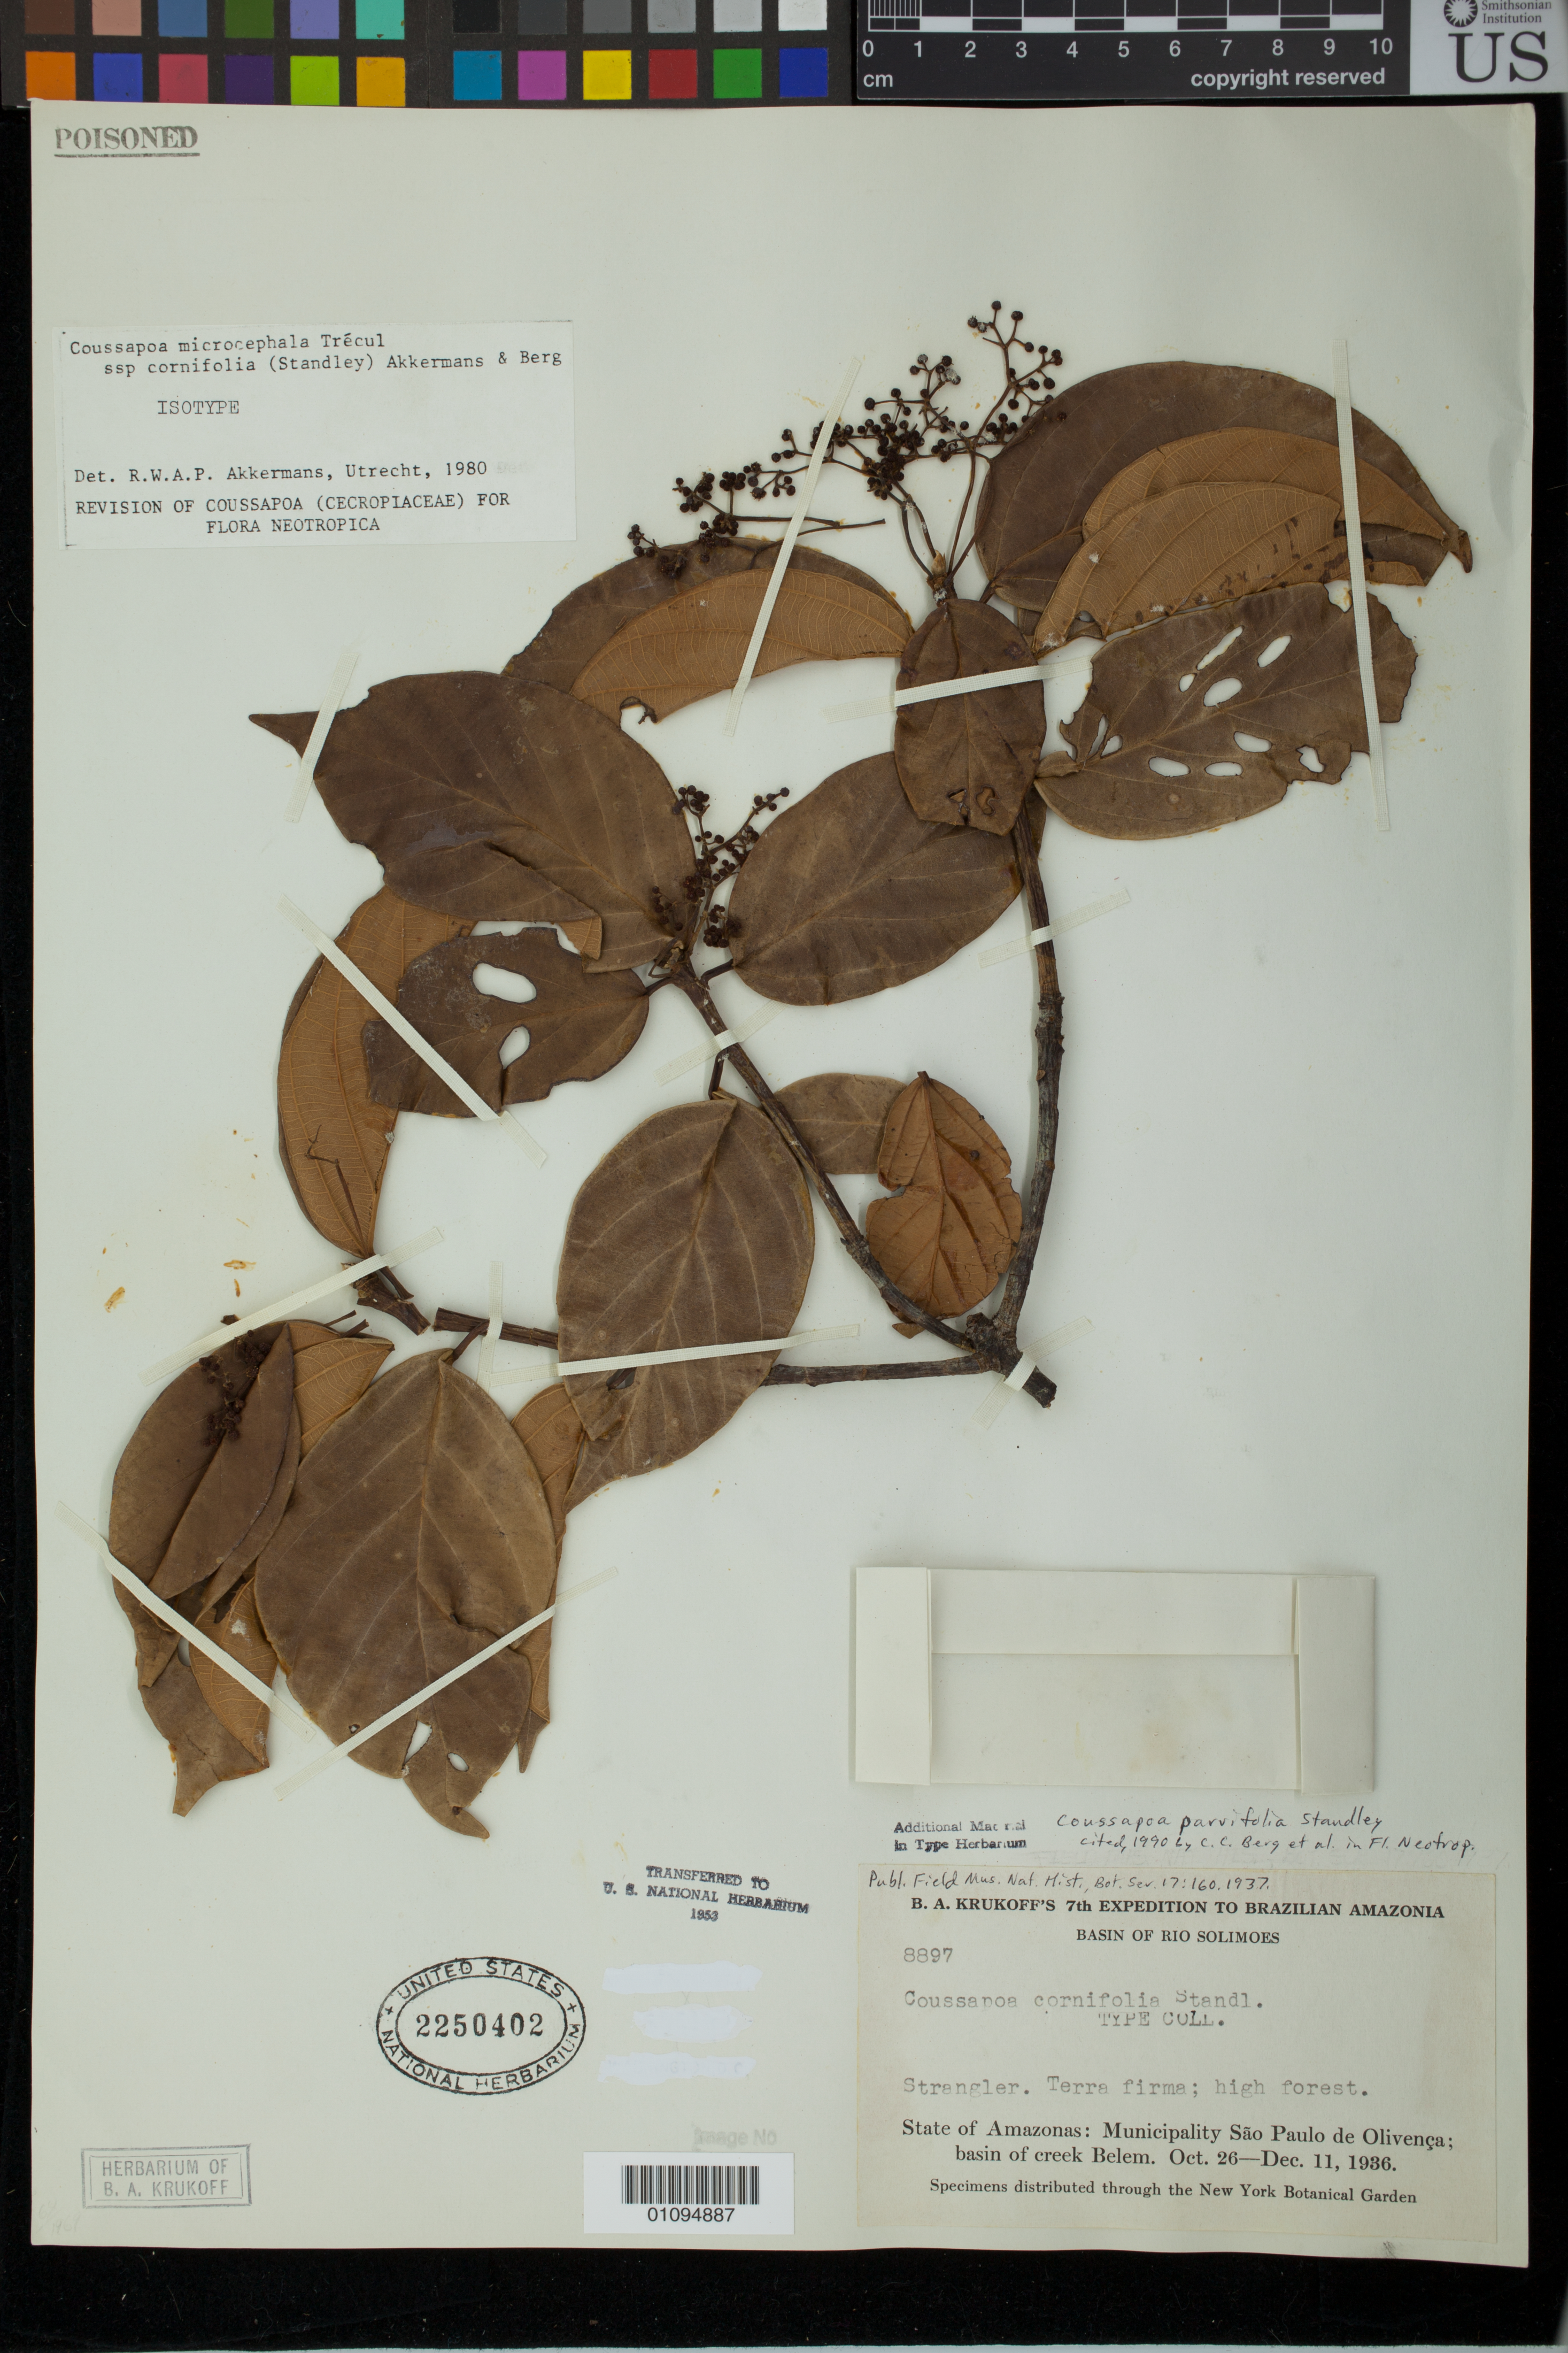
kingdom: Plantae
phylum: Tracheophyta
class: Magnoliopsida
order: Rosales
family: Urticaceae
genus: Coussapoa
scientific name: Coussapoa cornifolia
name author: Standl.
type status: Isotype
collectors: B. A. Krukoff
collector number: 8897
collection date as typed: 26 Oct 1936 to 11 Dec 1936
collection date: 1936-10-26/1936-12-11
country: Brazil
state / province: Amazonas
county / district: São Paulo de Olivença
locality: Basin of Creek Belem.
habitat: Terra firma; high forest.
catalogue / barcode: US 2250402